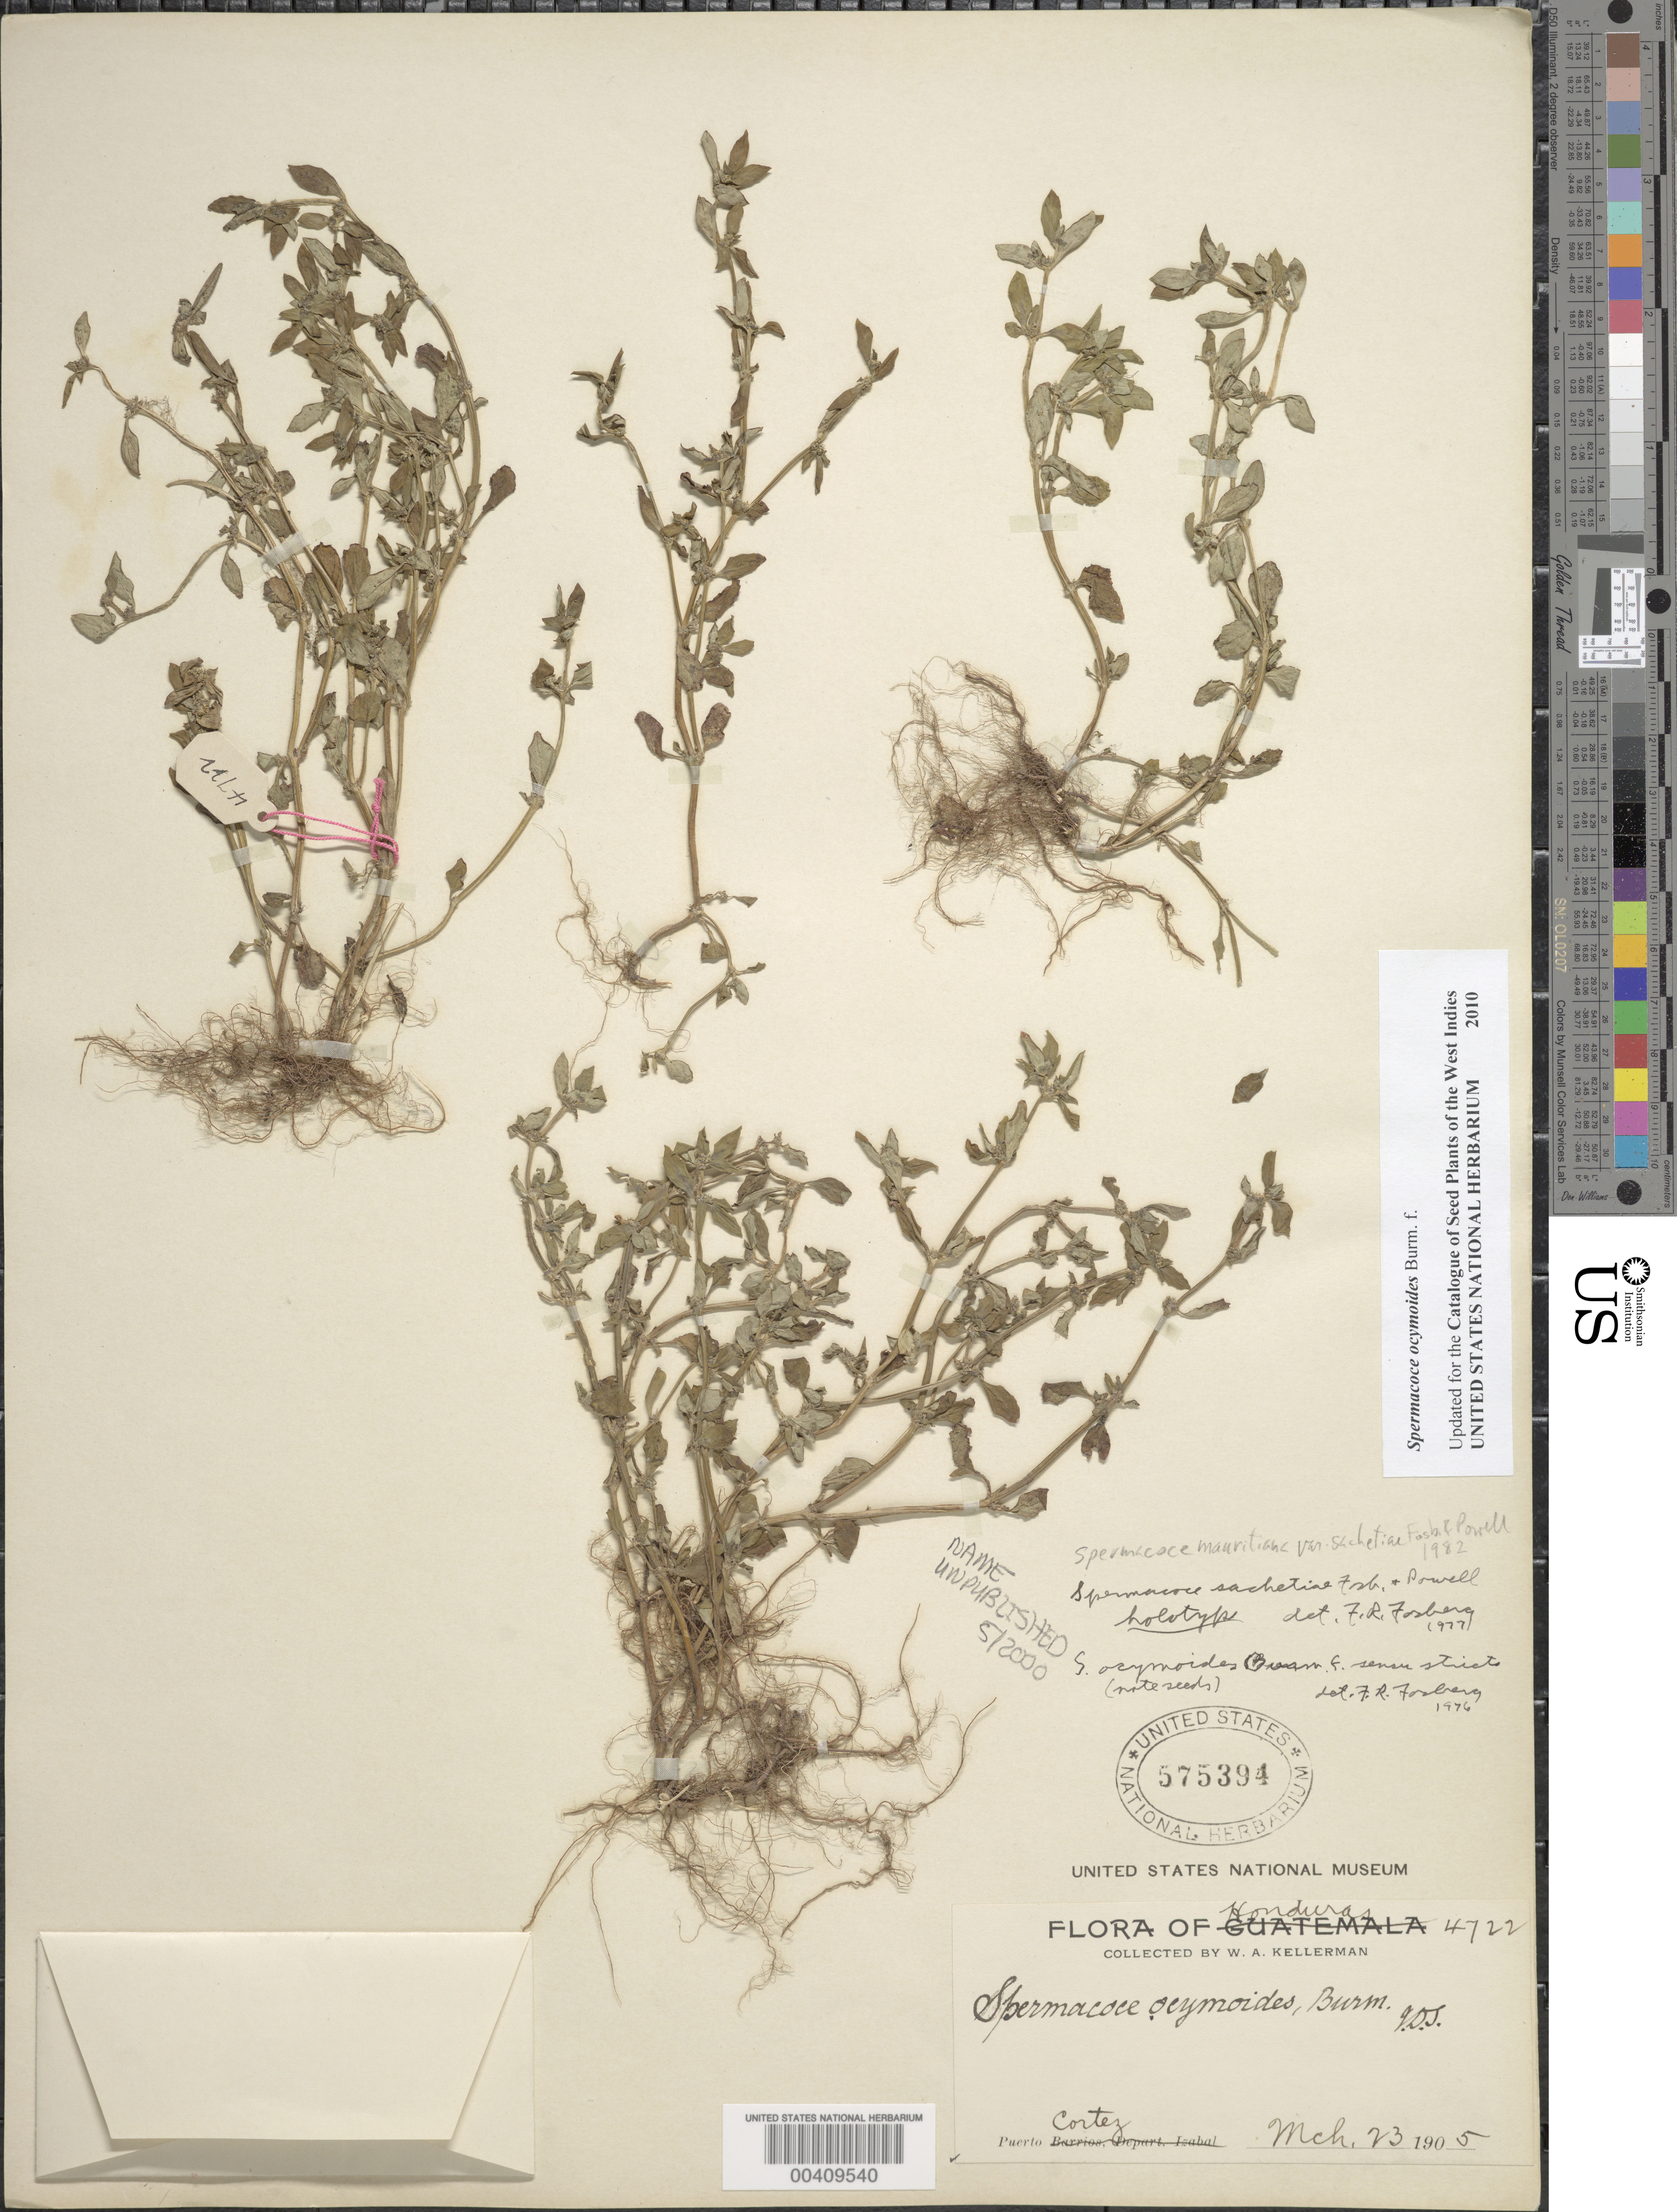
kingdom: Plantae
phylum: Tracheophyta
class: Magnoliopsida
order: Gentianales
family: Rubiaceae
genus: Spermacoce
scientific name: Spermacoce ocymoides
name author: Burm. f.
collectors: W. A. Kellerman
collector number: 4722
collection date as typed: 23 Mar 1905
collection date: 1905-03-23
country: Honduras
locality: Puerto cortez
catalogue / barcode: US 575394